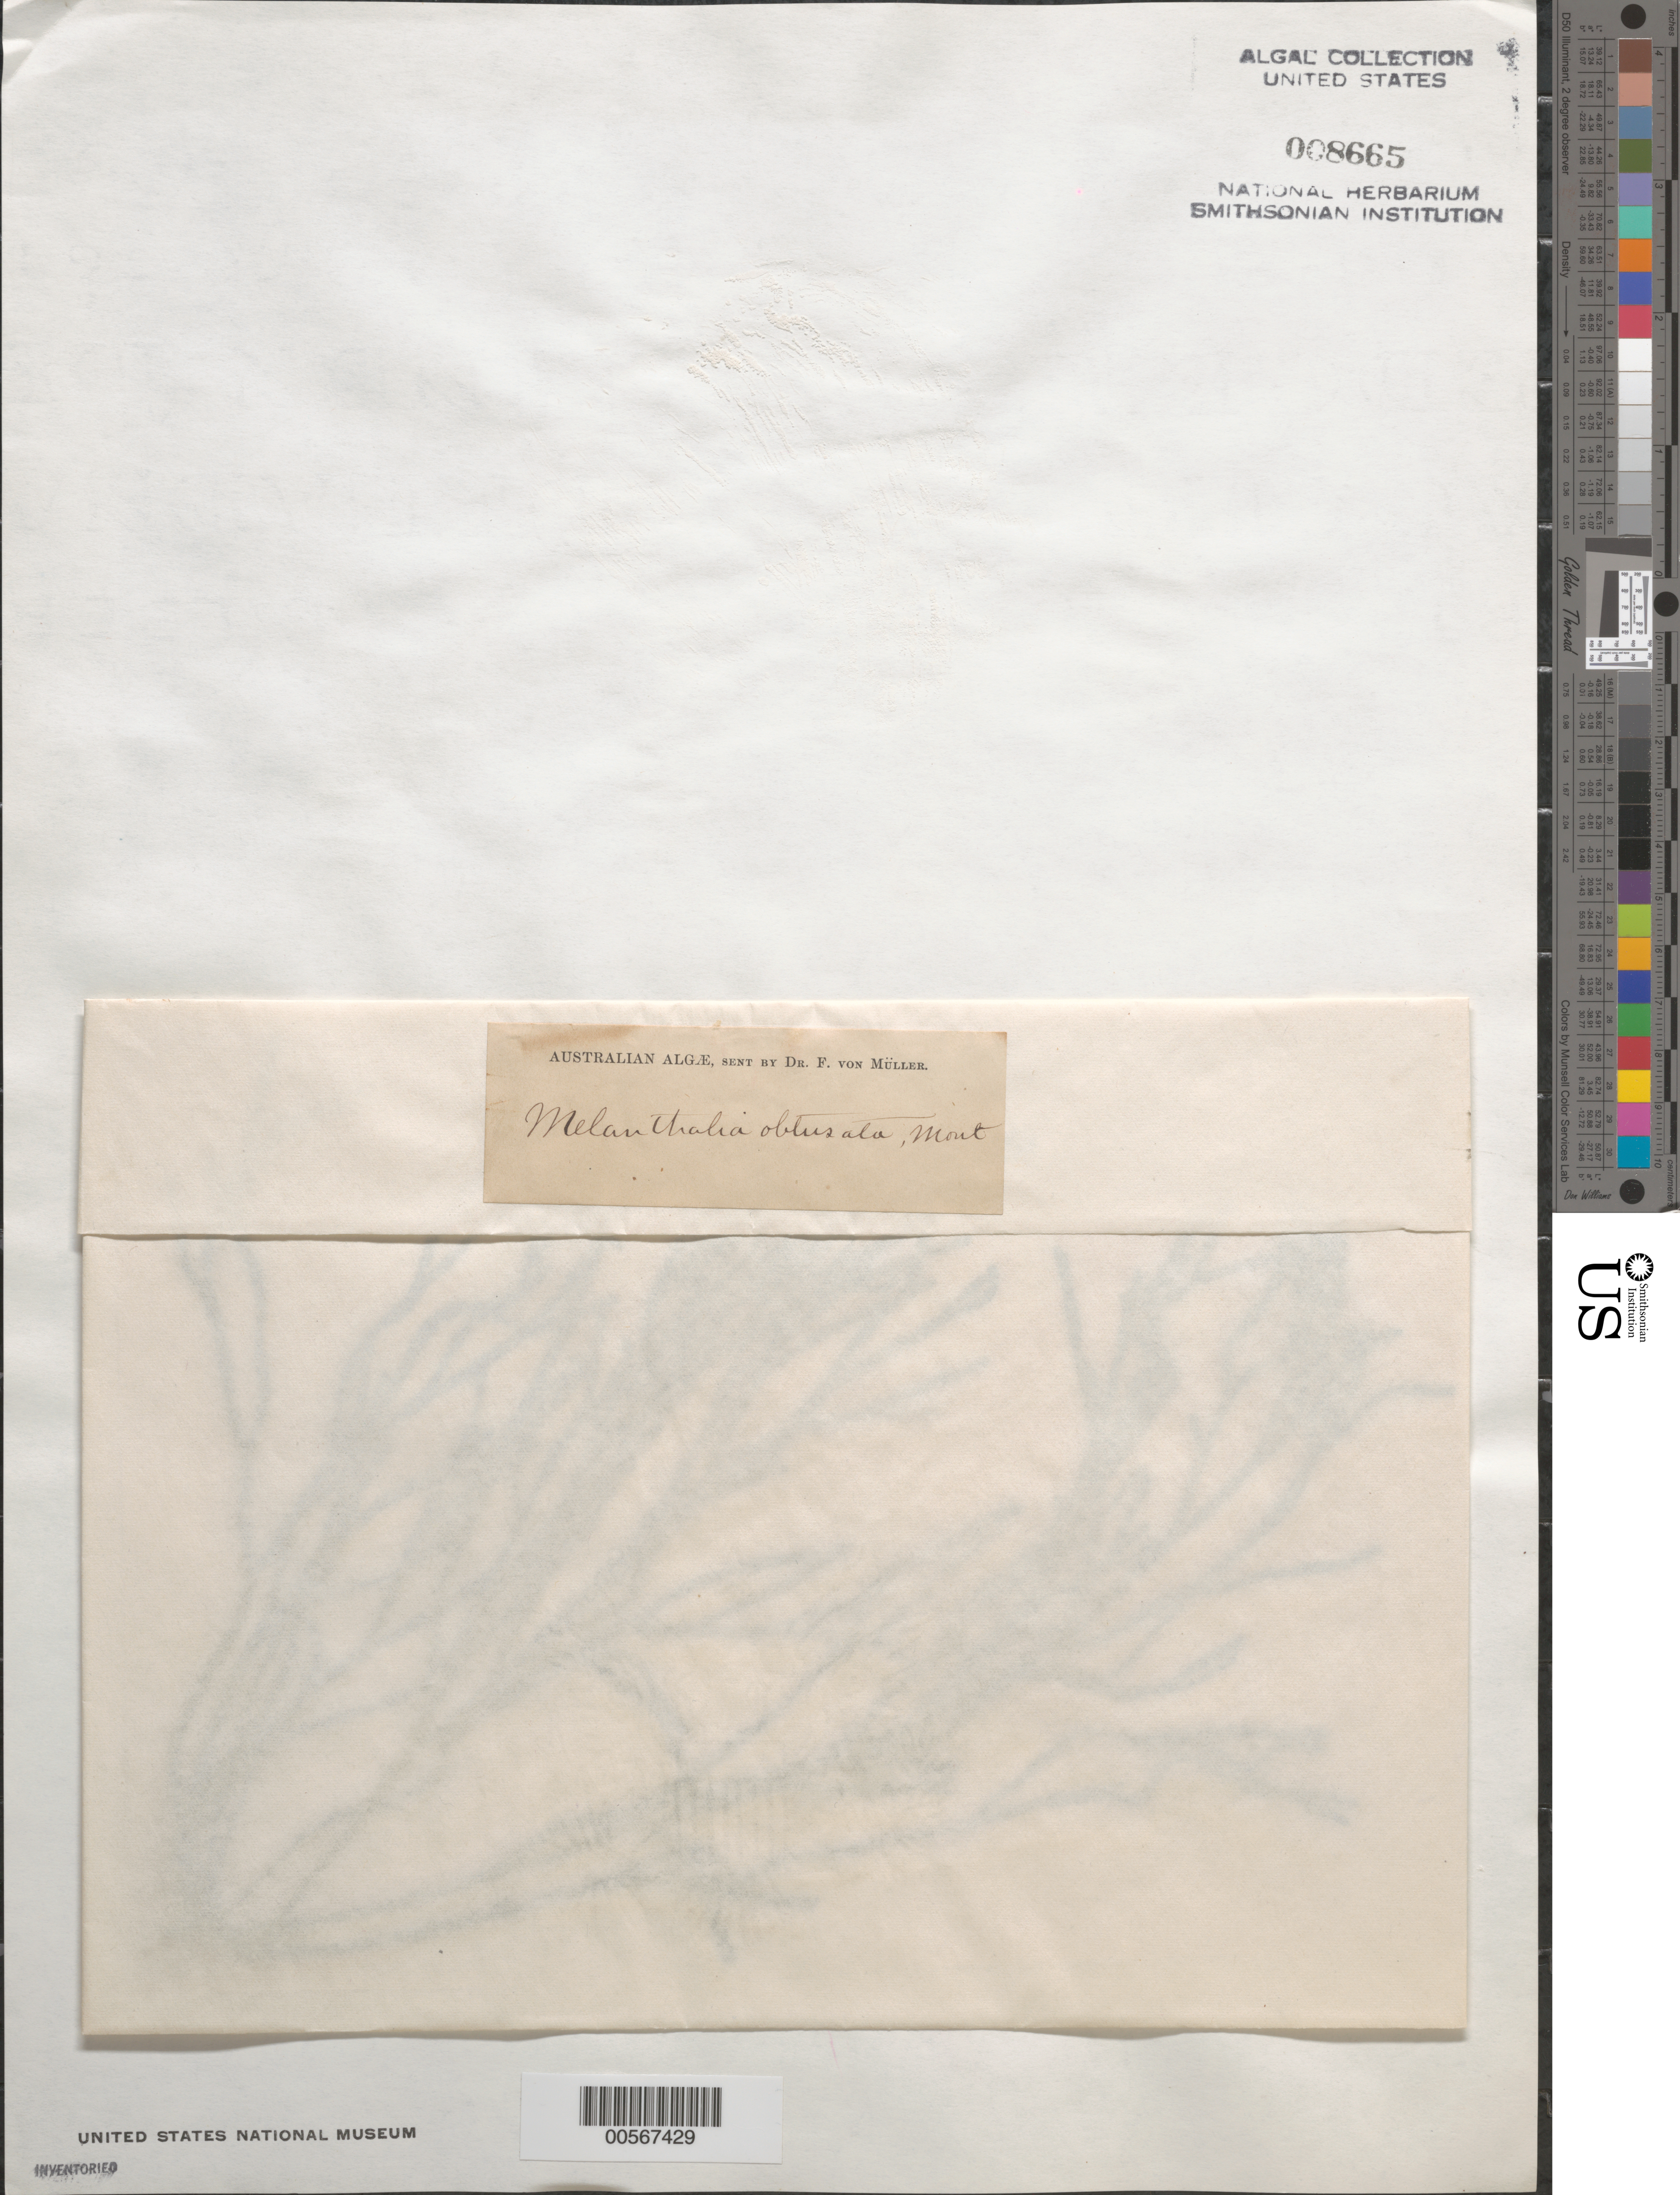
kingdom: Plantae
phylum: Rhodophyta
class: Florideophyceae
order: Gracilariales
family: Gracilariaceae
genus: Melanthalia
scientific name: Melanthalia obtusata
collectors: F. Mueller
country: Australia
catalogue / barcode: US 8665